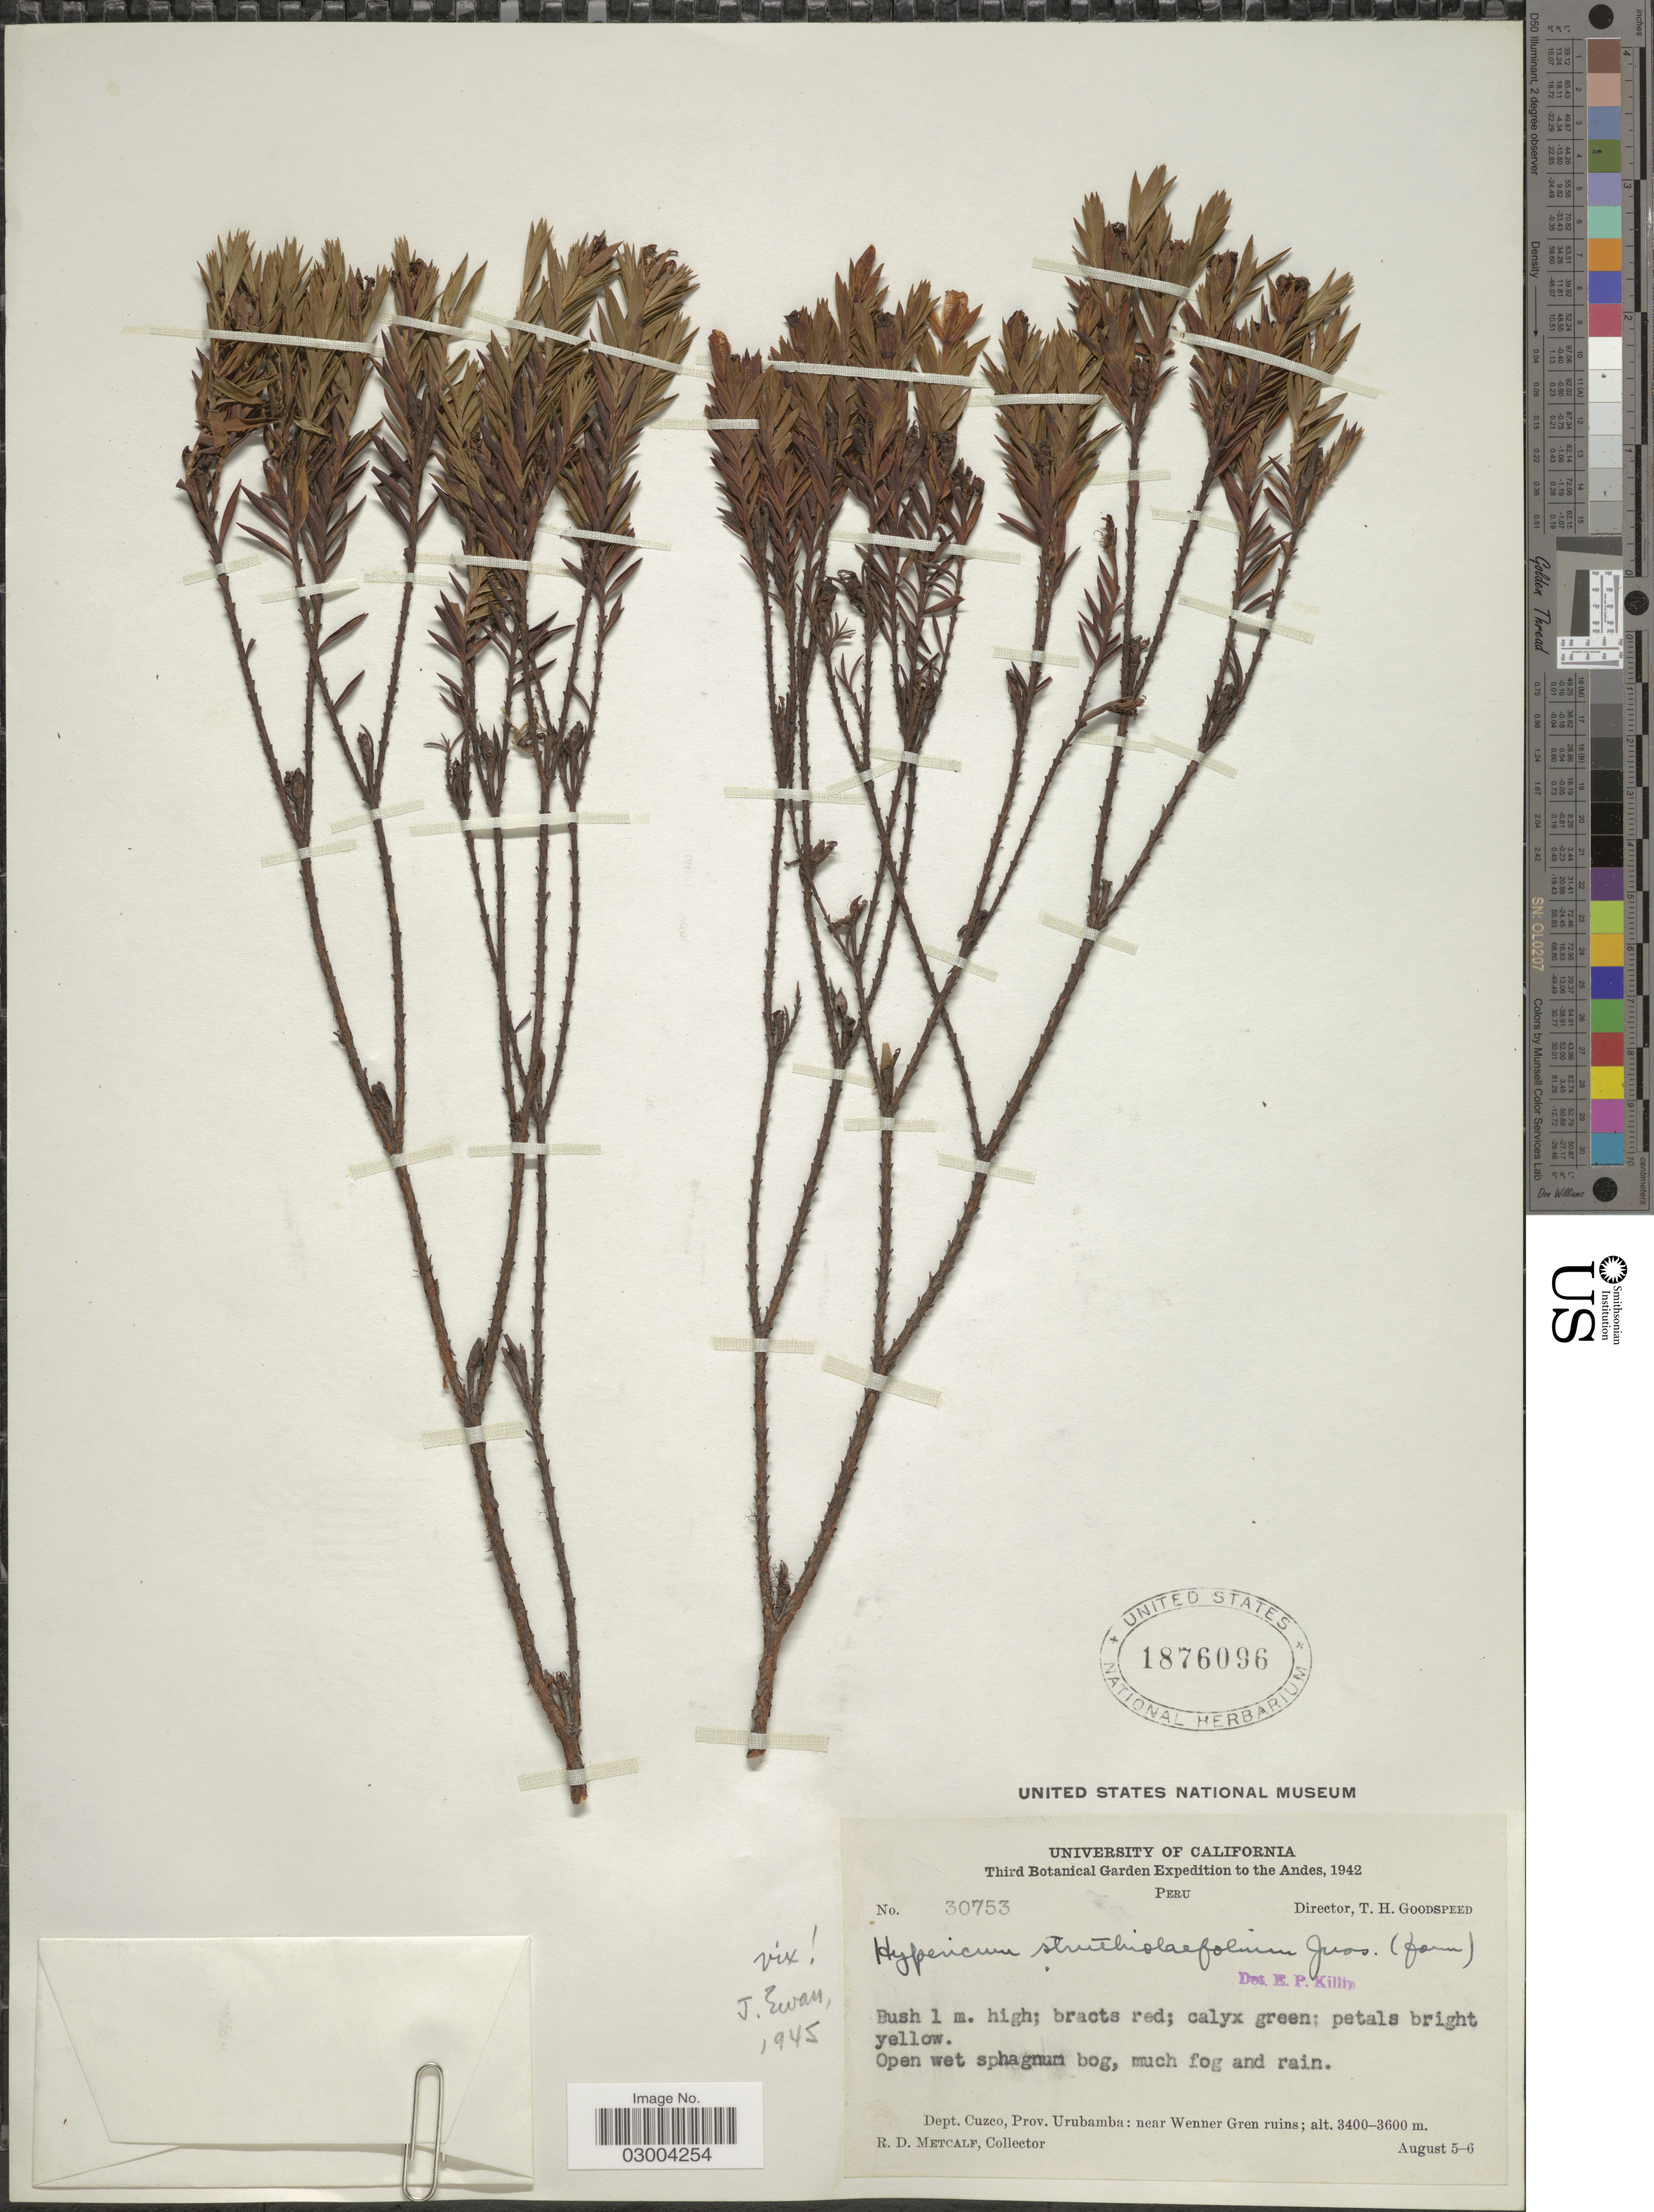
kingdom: Plantae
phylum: Tracheophyta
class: Magnoliopsida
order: Malpighiales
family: Hypericaceae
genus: Hypericum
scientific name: Hypericum struthiolifolium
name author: Juss.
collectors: R. D. Metcalf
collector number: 30753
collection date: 1942-08-05/1942-08-06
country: Peru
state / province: Cusco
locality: The Andes. Dept. Cuzco, Prov. Urubamba: near Wenner Gren ruins.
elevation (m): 3400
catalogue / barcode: US 1876096